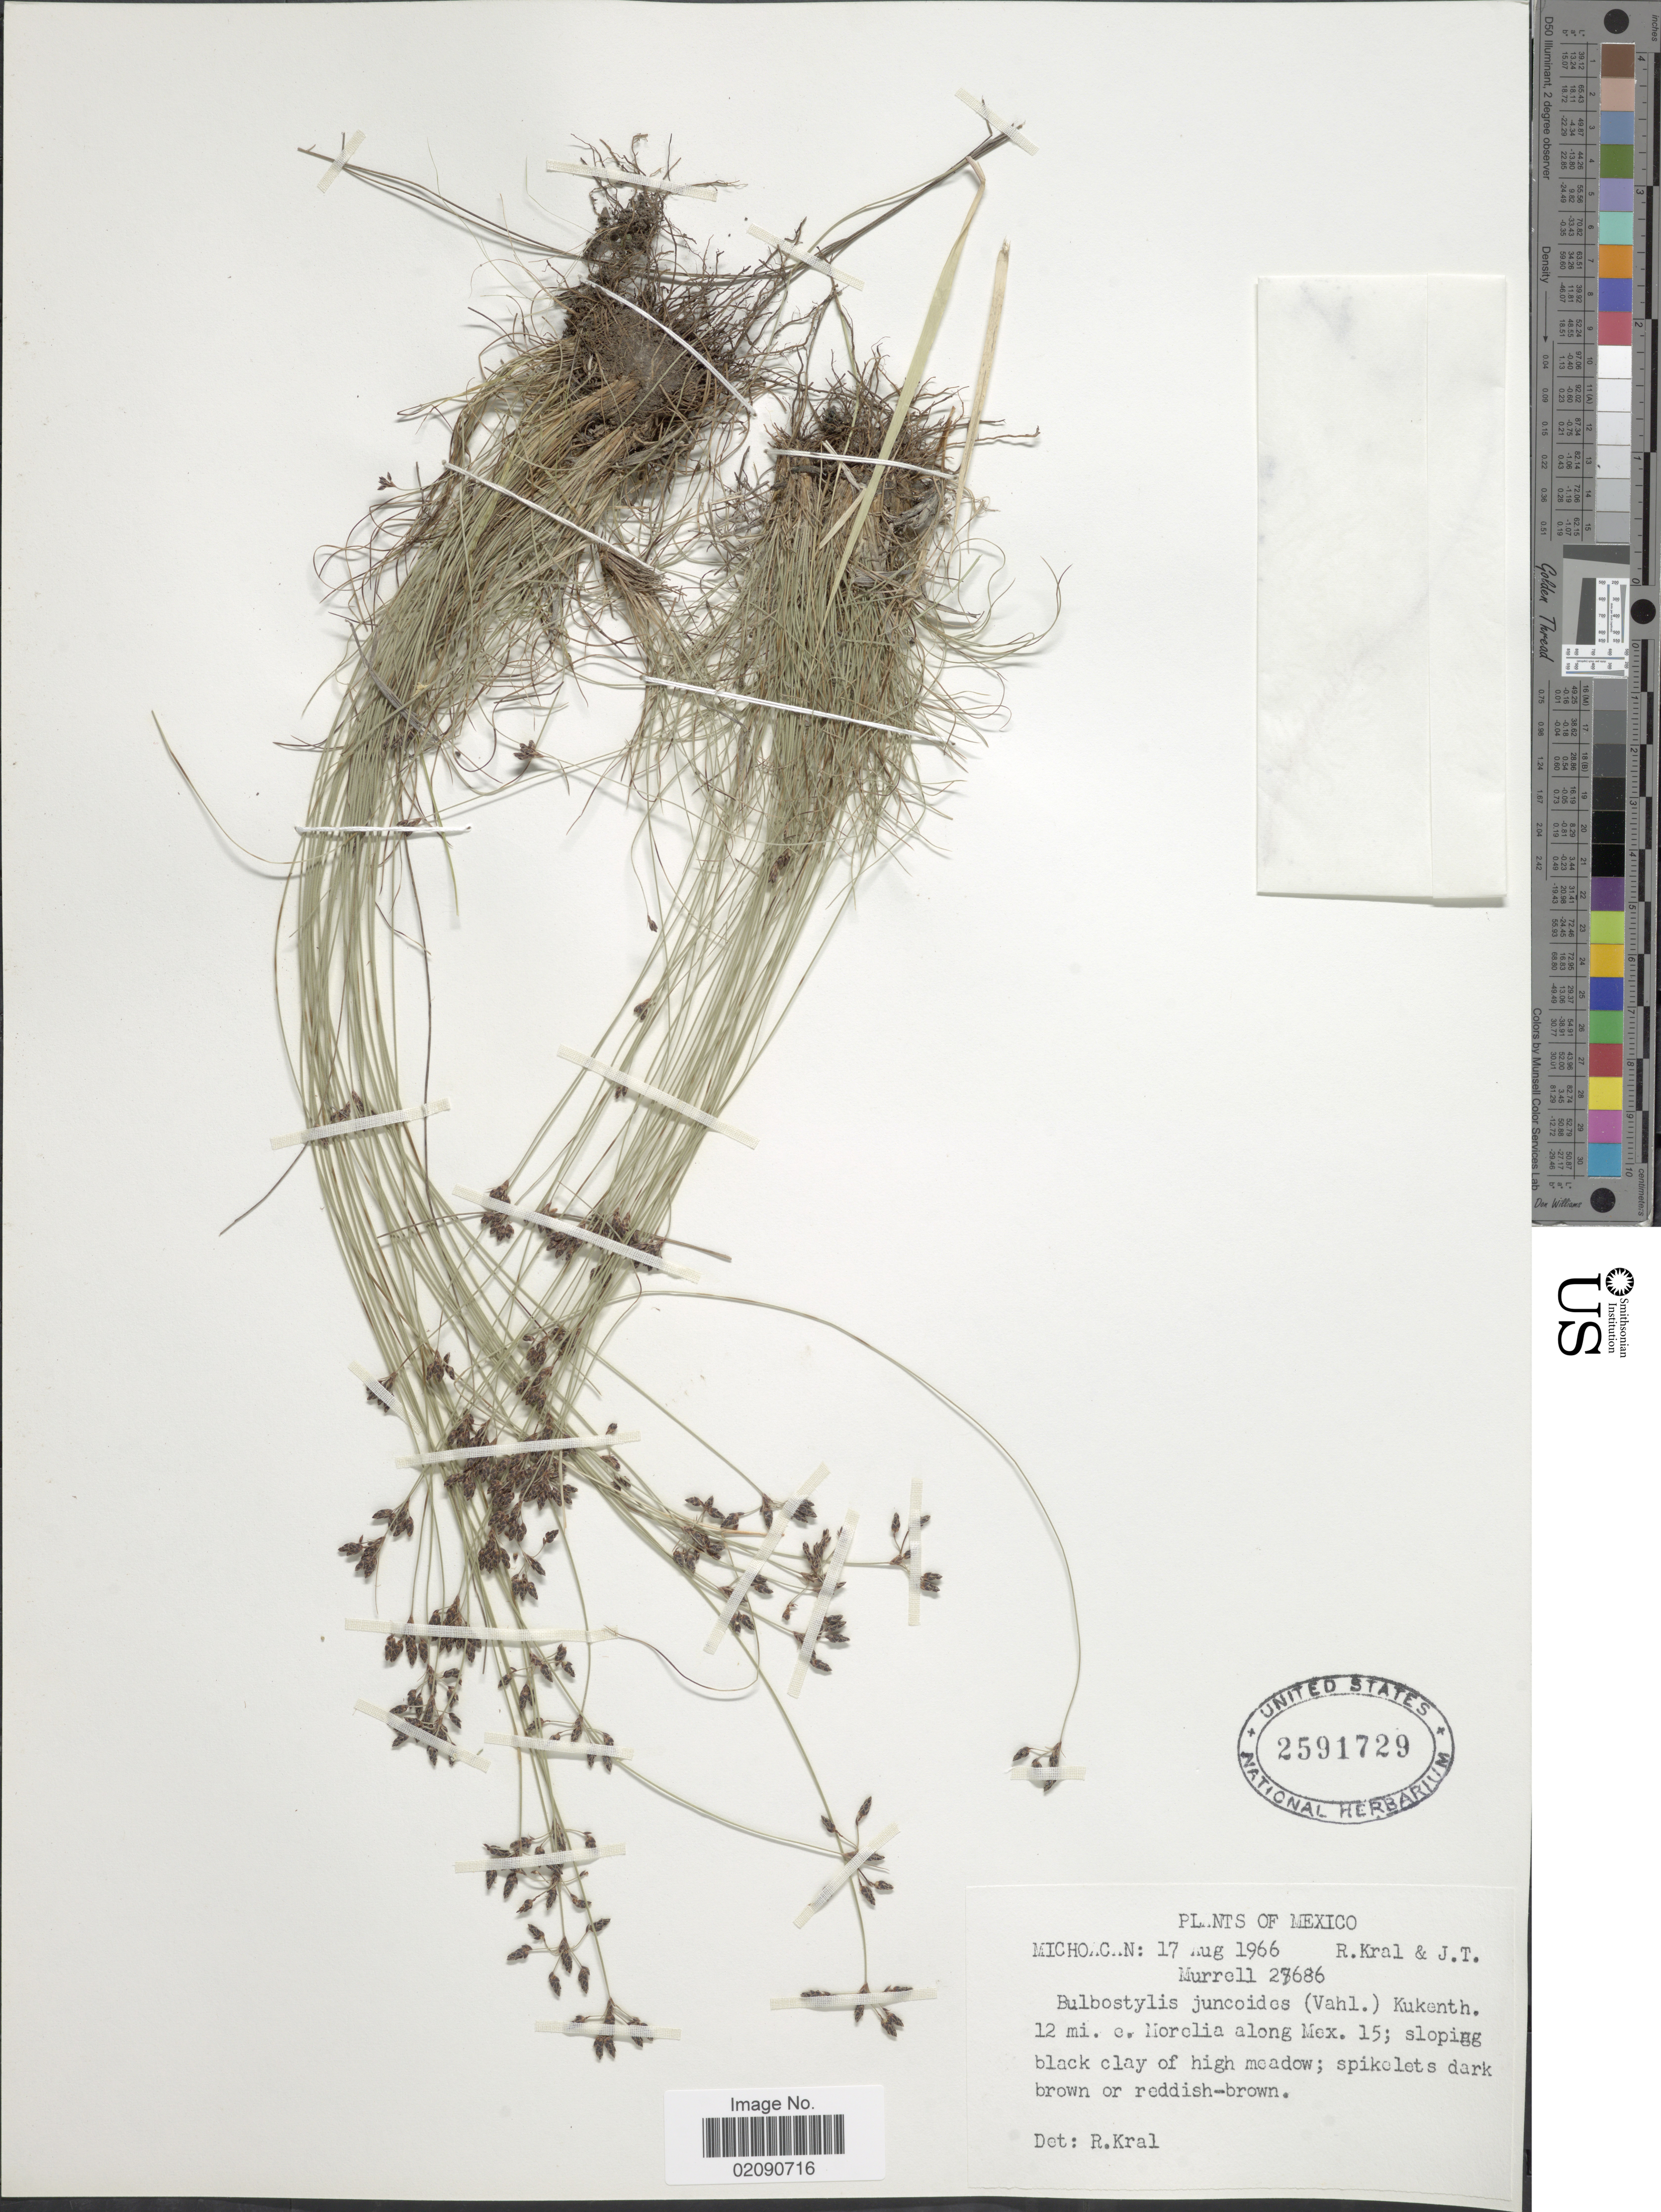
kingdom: Plantae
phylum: Tracheophyta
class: Liliopsida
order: Poales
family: Cyperaceae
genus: Bulbostylis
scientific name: Bulbostylis juncoides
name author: (Vahl) Kük. ex Herter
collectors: R. Kral & J. Murrell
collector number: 27686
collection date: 1966-08-17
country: Mexico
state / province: Michoacán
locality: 12 mi. e. Morelia along Mex. 15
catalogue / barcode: US 2591729